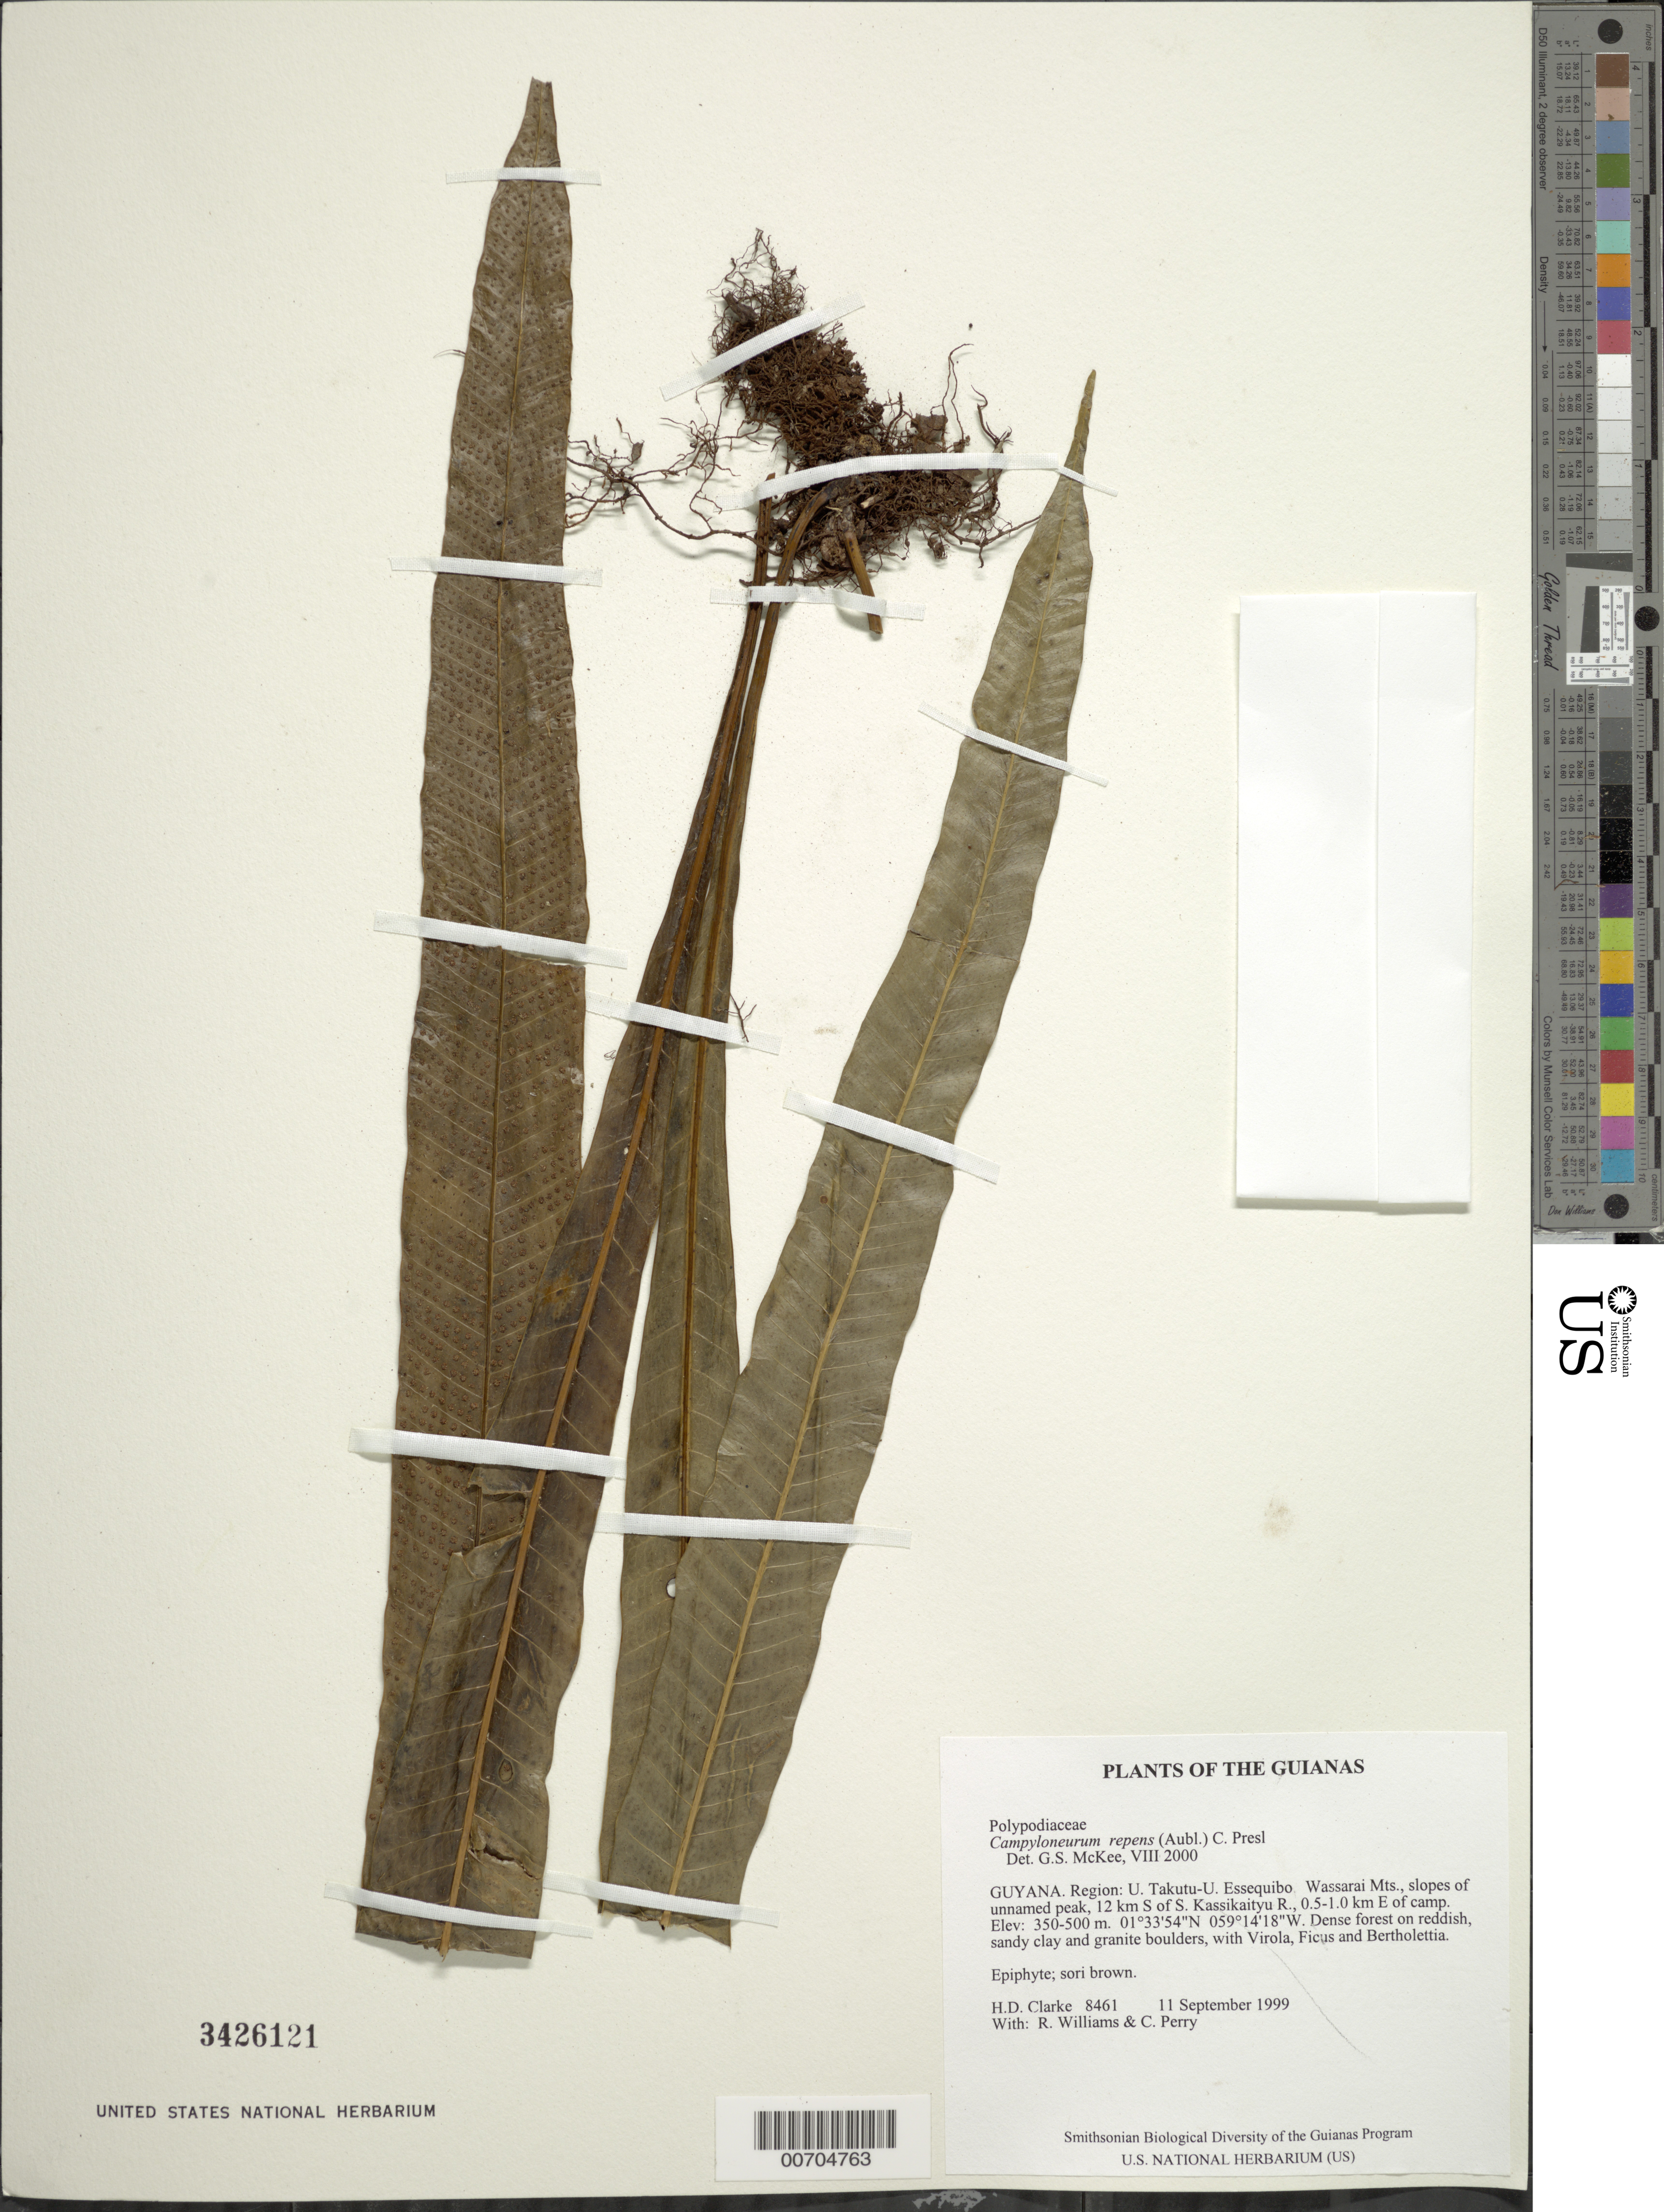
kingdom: Plantae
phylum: Tracheophyta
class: Polypodiopsida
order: Polypodiales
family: Polypodiaceae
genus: Campyloneurum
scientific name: Campyloneurum repens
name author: (Aubl.) C. Presl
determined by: McKee, G. S., (US), NMNH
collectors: H. D. Clarke, R. Williams & C. Perry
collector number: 8461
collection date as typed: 11 September 1999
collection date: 1999-09-11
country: Guyana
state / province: U. Takutu-U. Essequibo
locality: Wassarai Mts., slopes of unnamed peak, 12 km S of S. Kassikaityu R., 0.5-1.0 km E of camp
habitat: Dense forest on reddish, sandy clay and granite boulders, with Virola, Ficus and Bertholettia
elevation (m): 350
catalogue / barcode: US 3426121